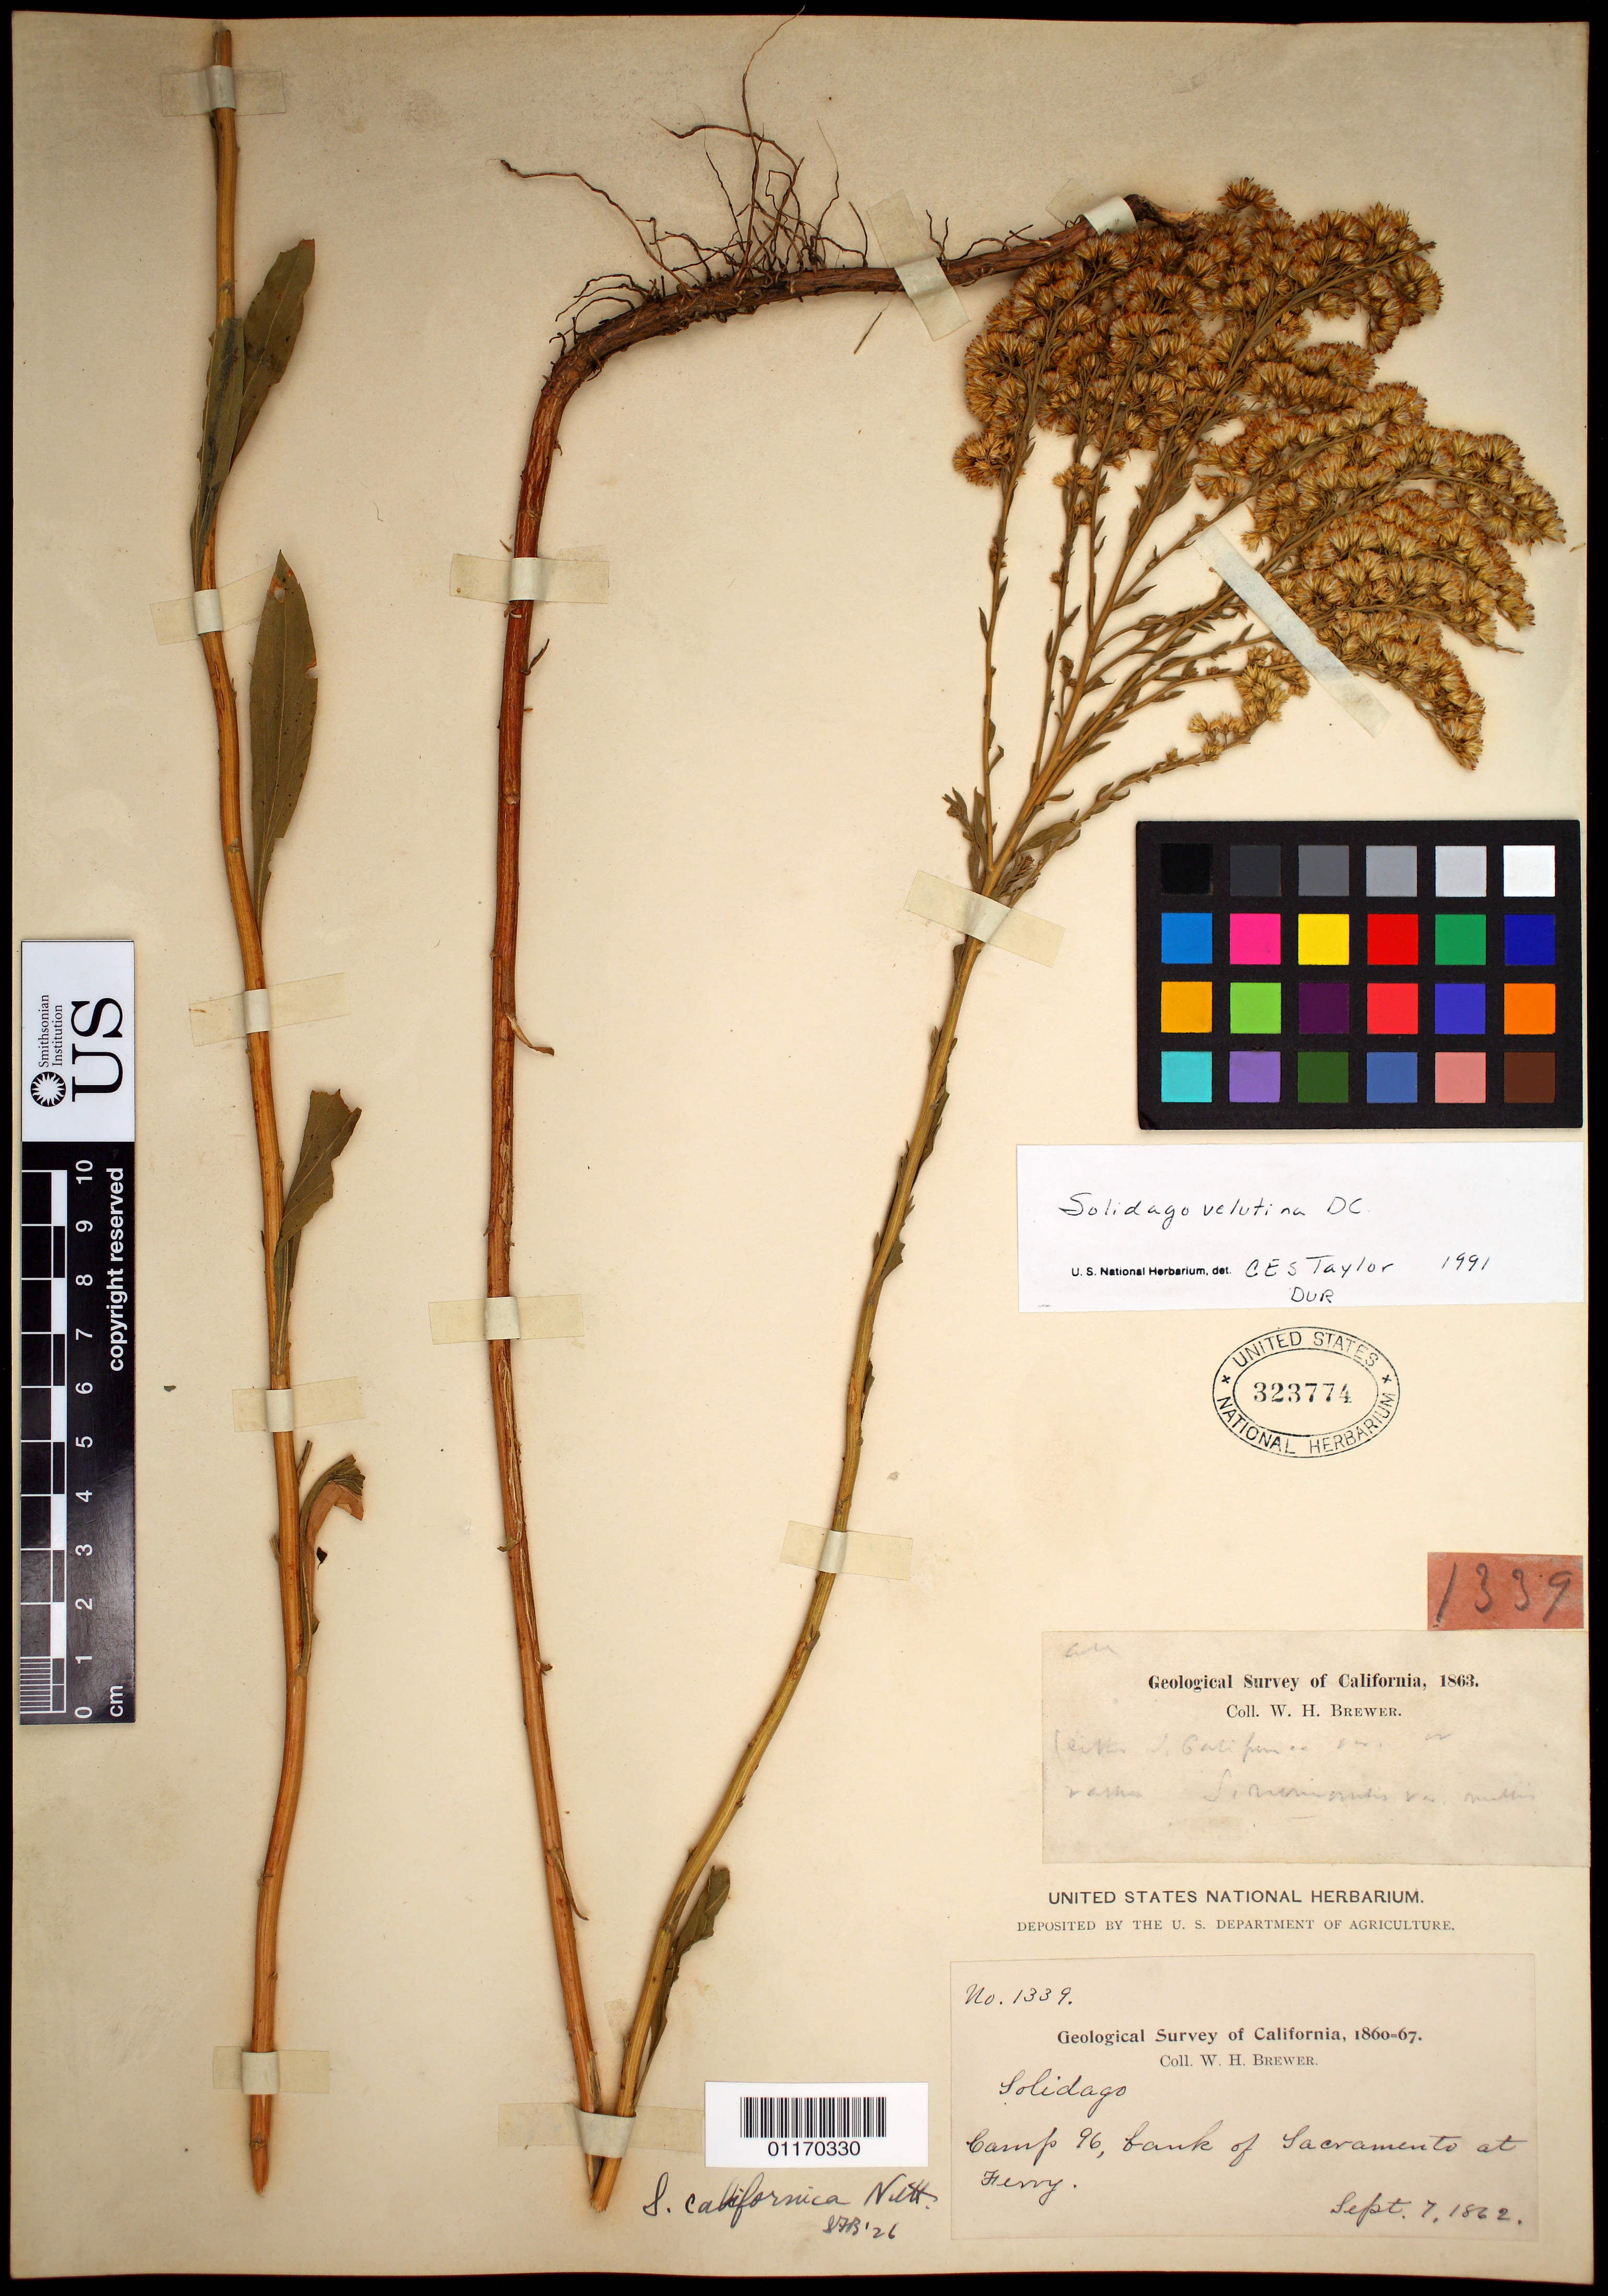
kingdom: Plantae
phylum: Tracheophyta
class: Magnoliopsida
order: Asterales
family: Asteraceae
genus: Solidago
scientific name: Solidago velutina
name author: DC.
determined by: Taylor, Constance E. S.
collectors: W. H. Brewer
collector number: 1339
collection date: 1862-09-07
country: United States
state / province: California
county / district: Sacramento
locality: Camp 96, bank of Sacramento at Ferry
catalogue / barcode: US 323774